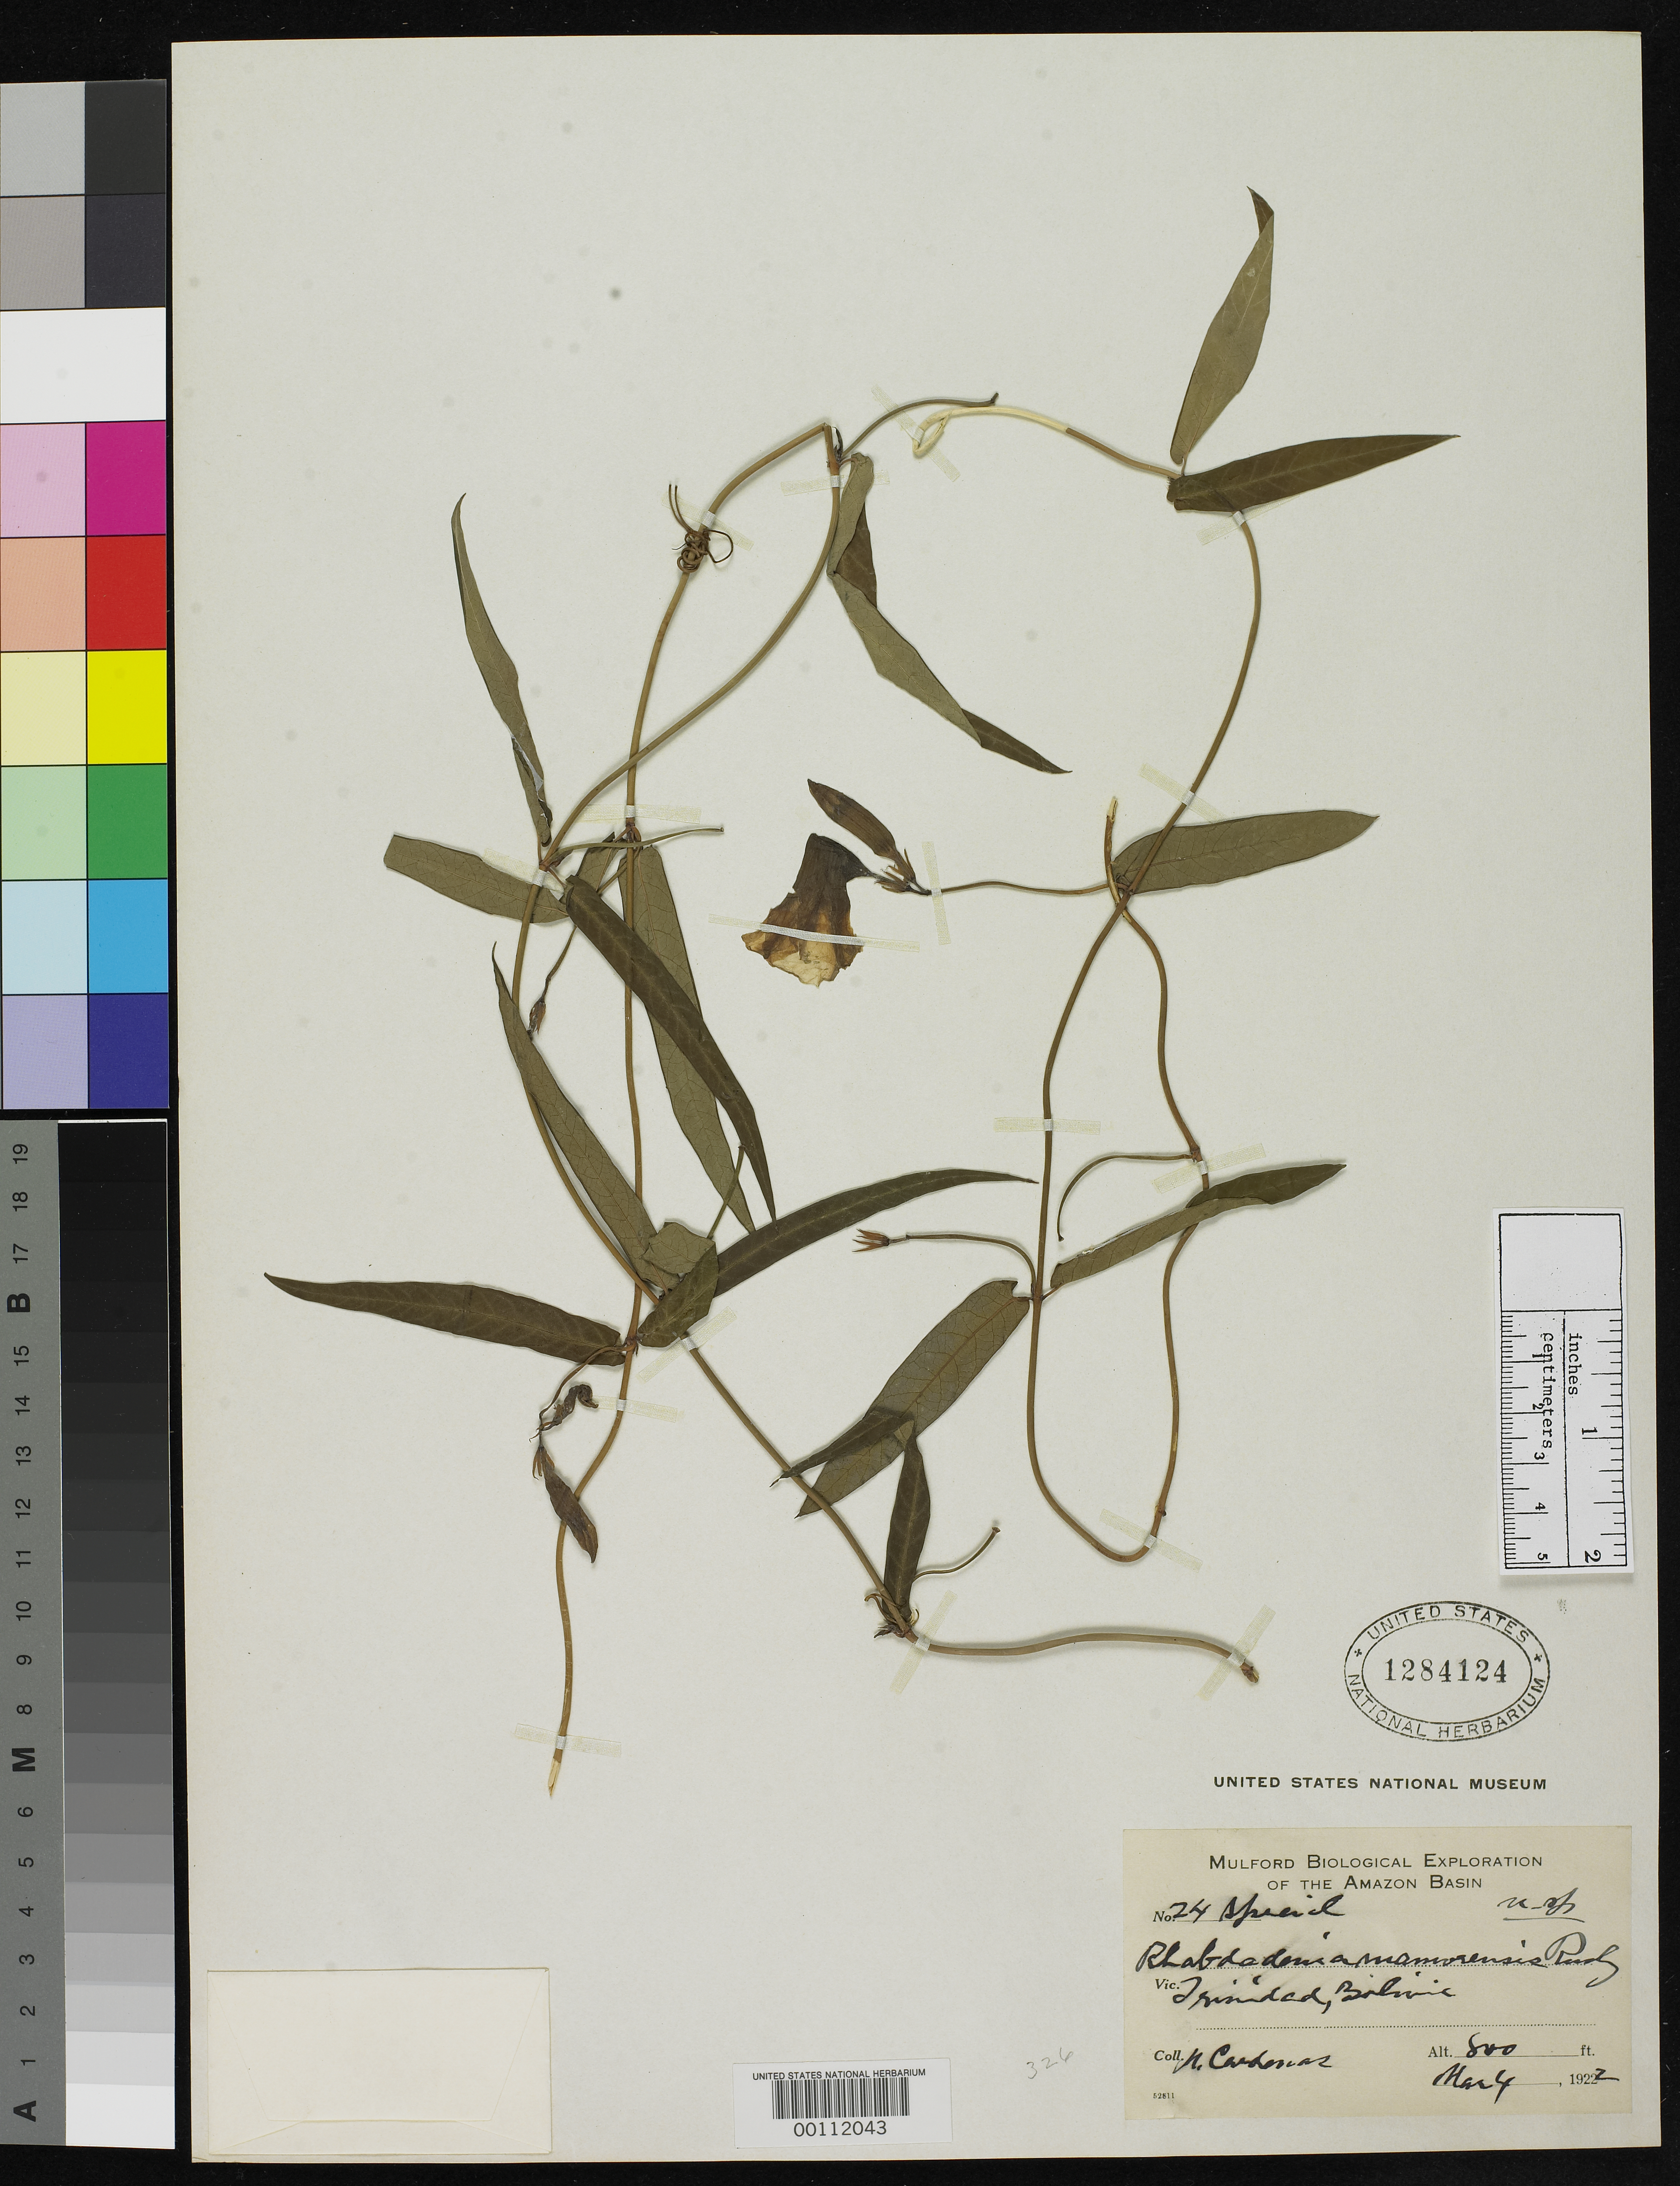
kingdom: Plantae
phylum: Tracheophyta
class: Magnoliopsida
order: Gentianales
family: Apocynaceae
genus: Rhabdadenia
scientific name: Rhabdadenia mamorensis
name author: Rusby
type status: Isotype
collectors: M. Cárdenas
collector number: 24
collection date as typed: Mar. 4, 1922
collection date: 1922-03-04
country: Bolivia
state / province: Beni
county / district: Cercado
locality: La Santísima Trinidad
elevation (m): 244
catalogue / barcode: US 1284124